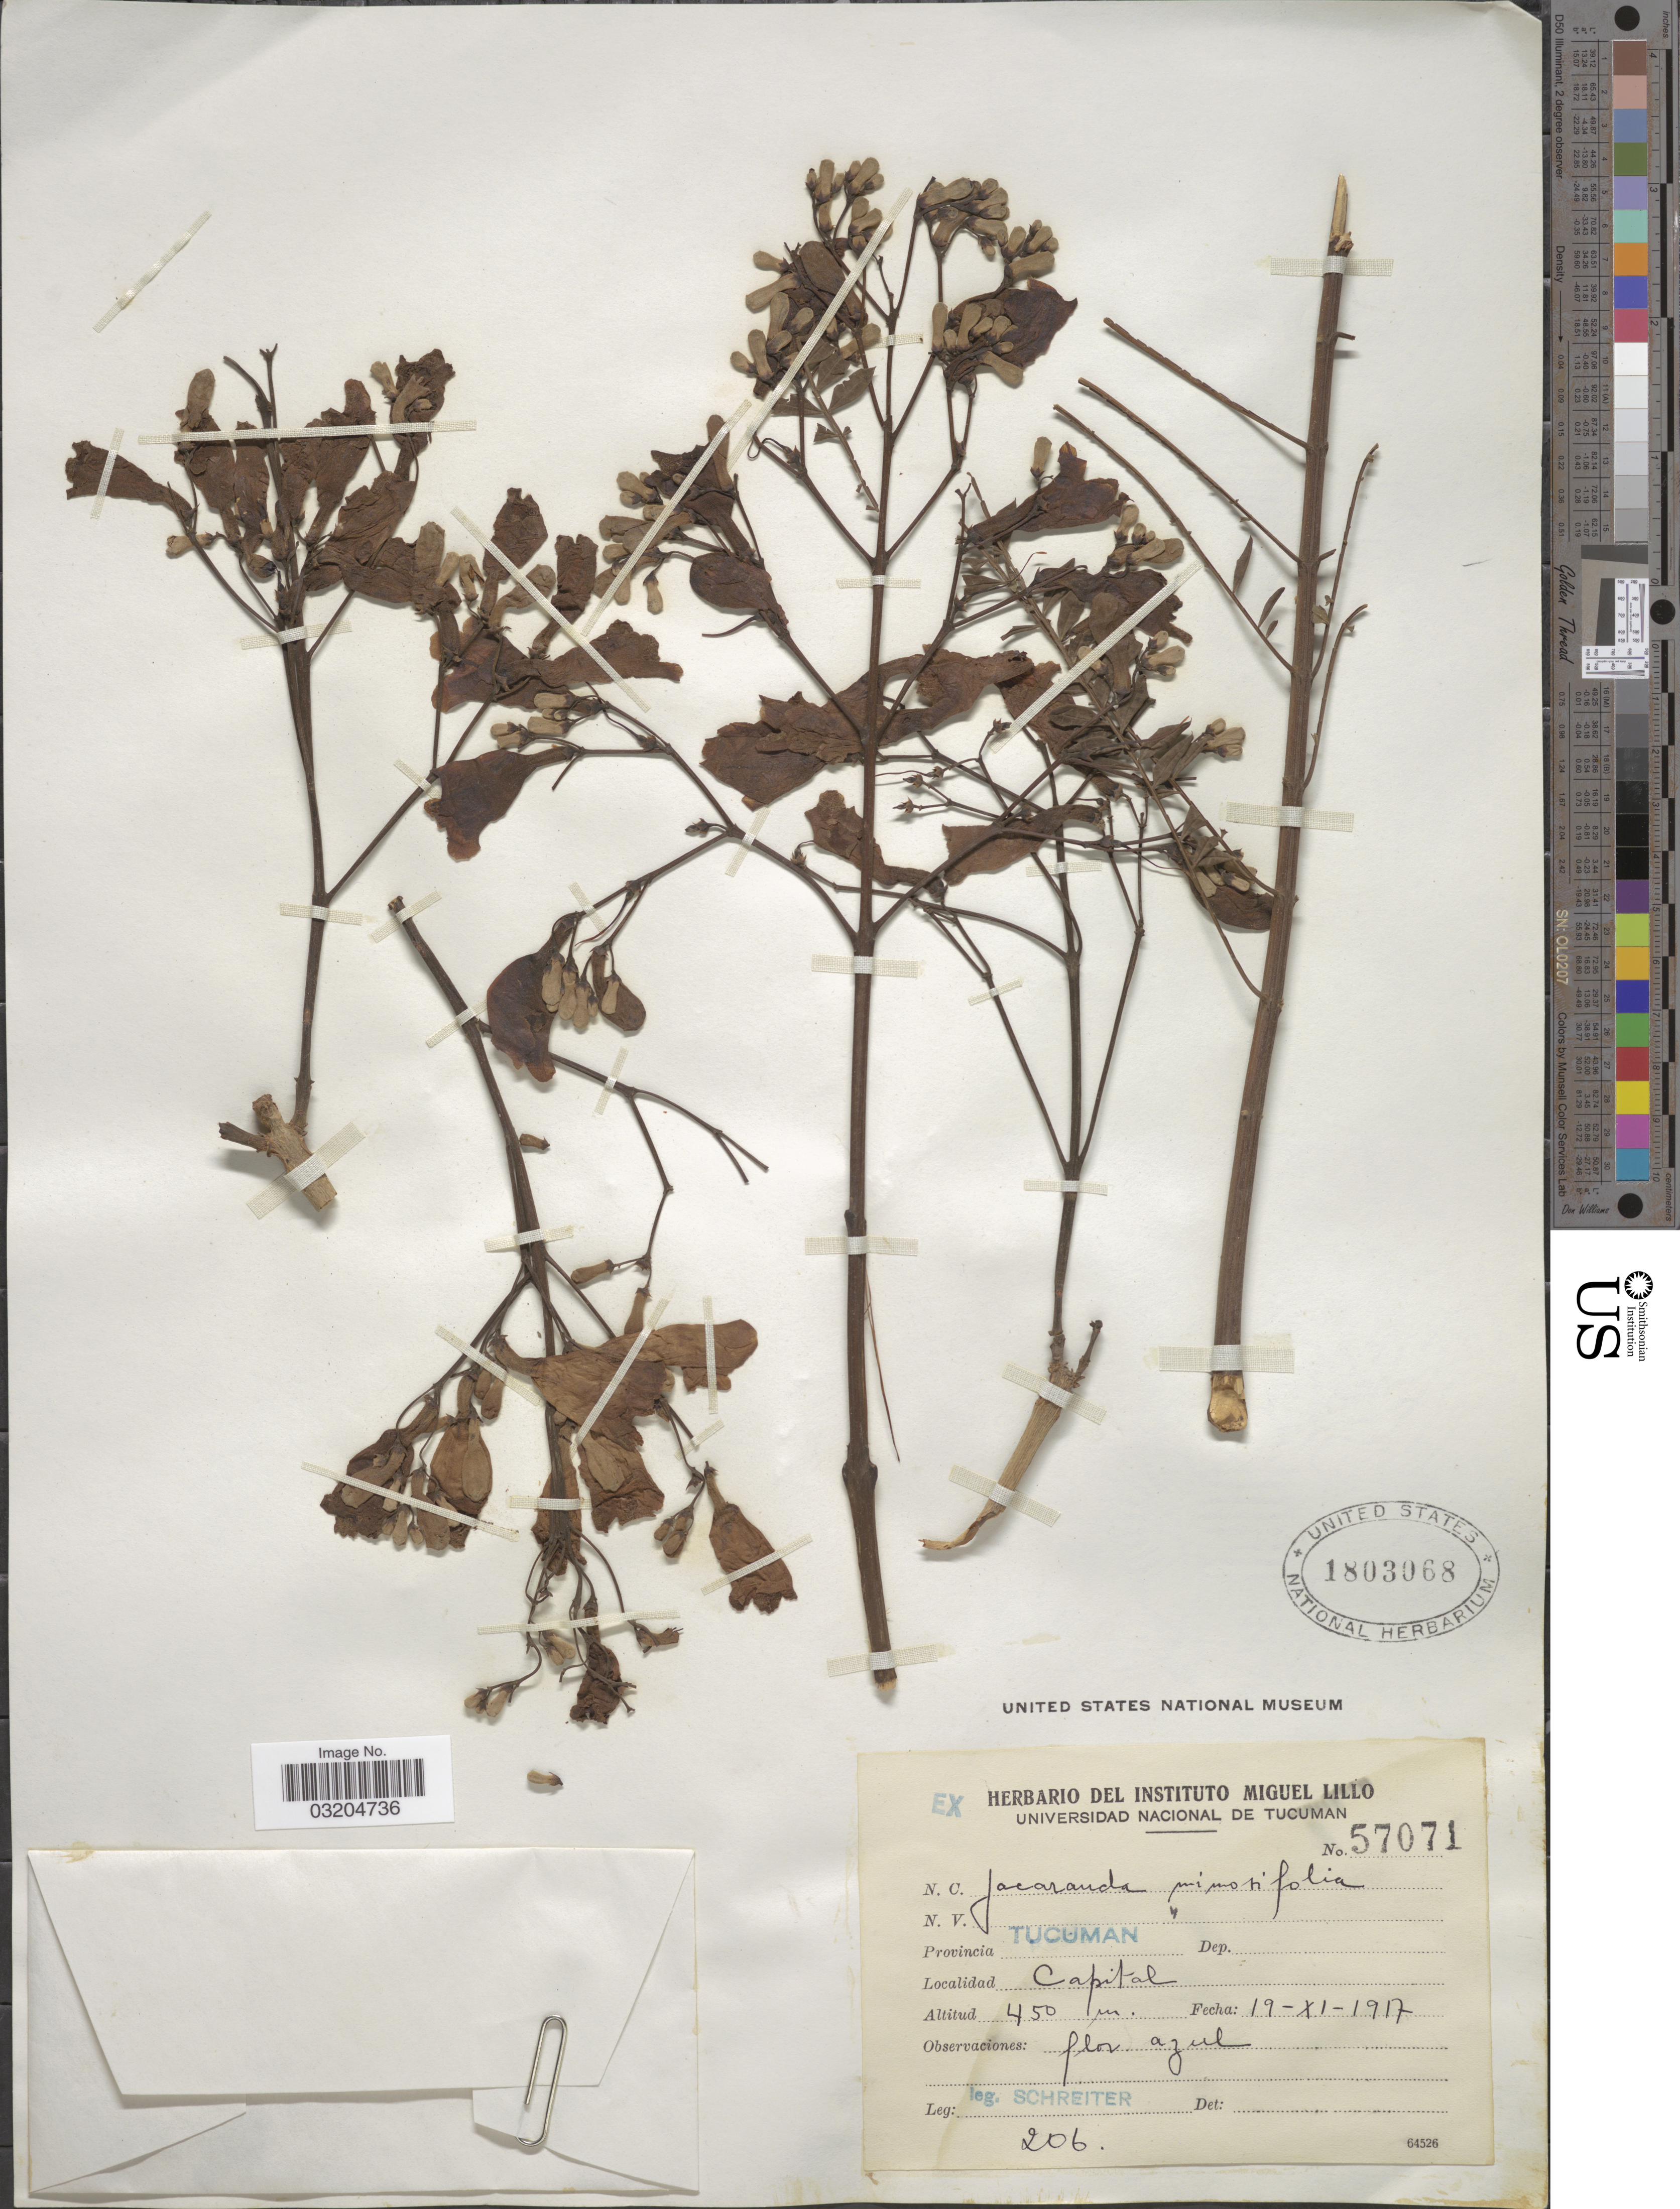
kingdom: Plantae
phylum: Tracheophyta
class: Magnoliopsida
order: Lamiales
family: Bignoniaceae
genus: Jacaranda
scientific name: Jacaranda mimosifolia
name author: D. Don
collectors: -. Schreiter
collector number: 57071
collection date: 1917-11-19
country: Argentina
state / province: Tucuman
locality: Capital.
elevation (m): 450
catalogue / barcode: US 1803068